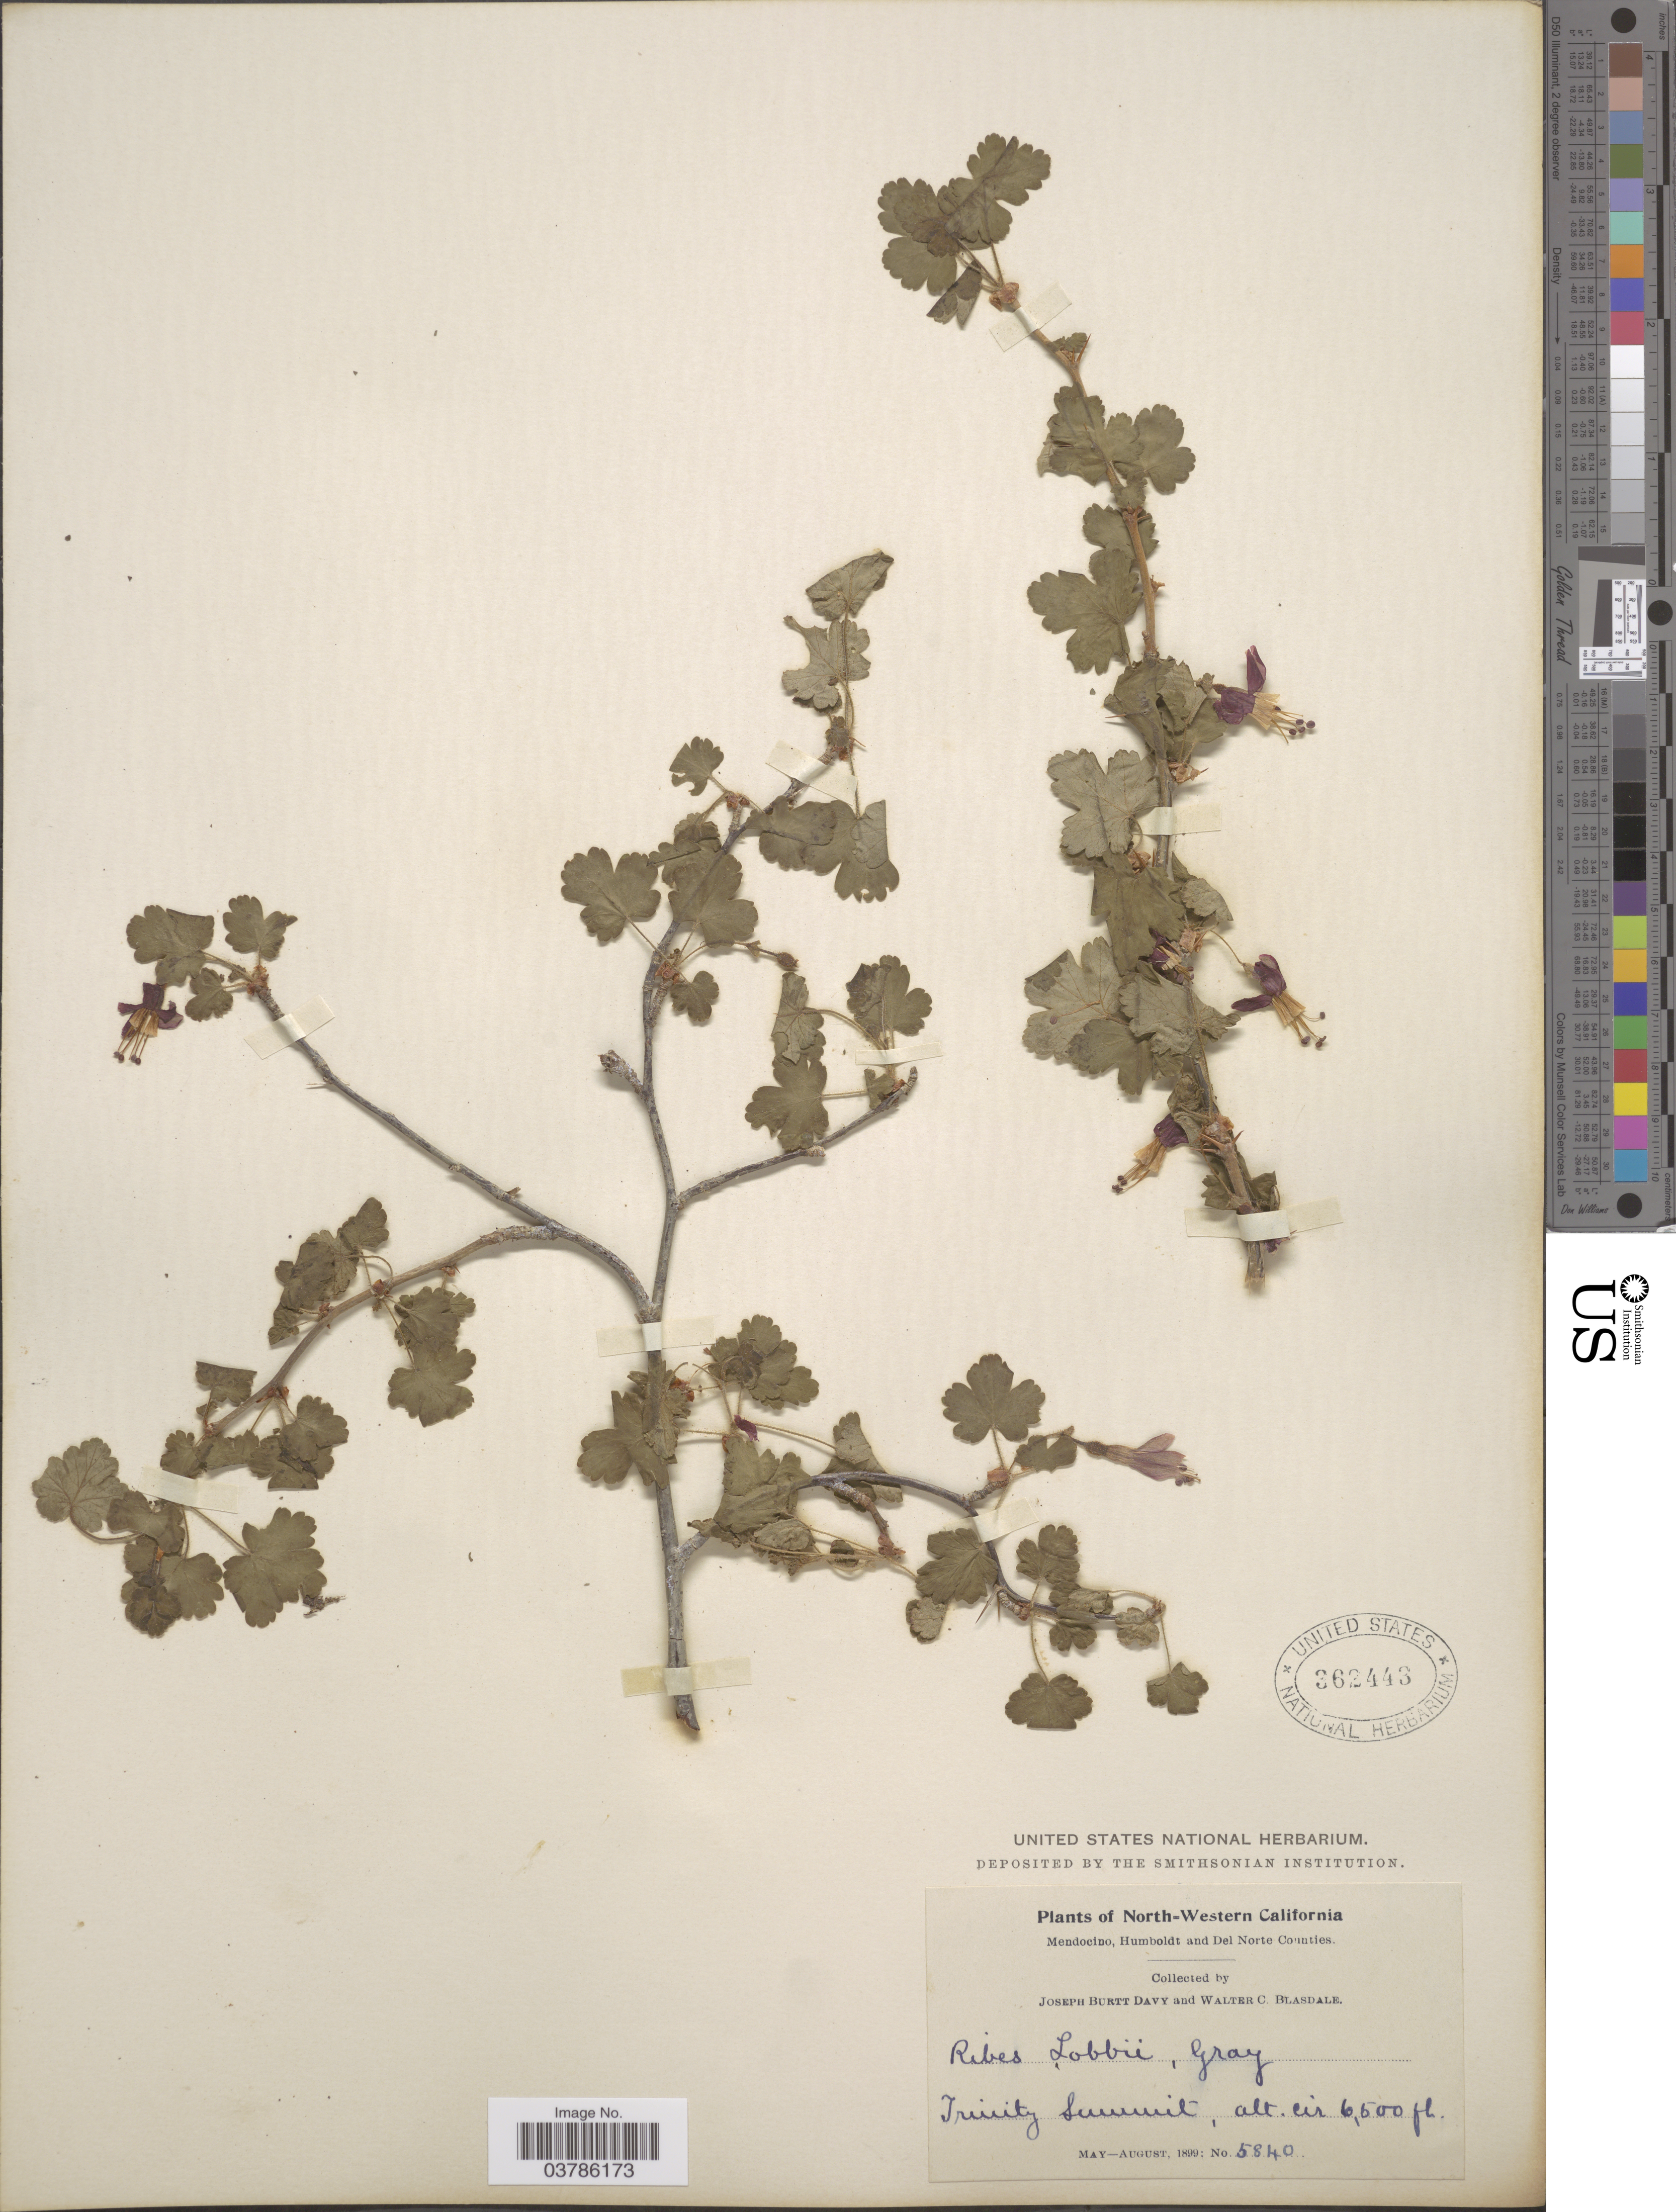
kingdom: Plantae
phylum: Tracheophyta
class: Magnoliopsida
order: Saxifragales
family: Grossulariaceae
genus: Ribes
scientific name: Ribes lobbii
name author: A. Gray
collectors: J. Burtt Davy & W. Blasdale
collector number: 5840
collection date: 1899-05/1899-08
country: United States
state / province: California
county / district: Mendocino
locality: North-Western California. Mendocino, Humboldt and Del Norte Counties. Trinity Summit.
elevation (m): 1981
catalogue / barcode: US 362443